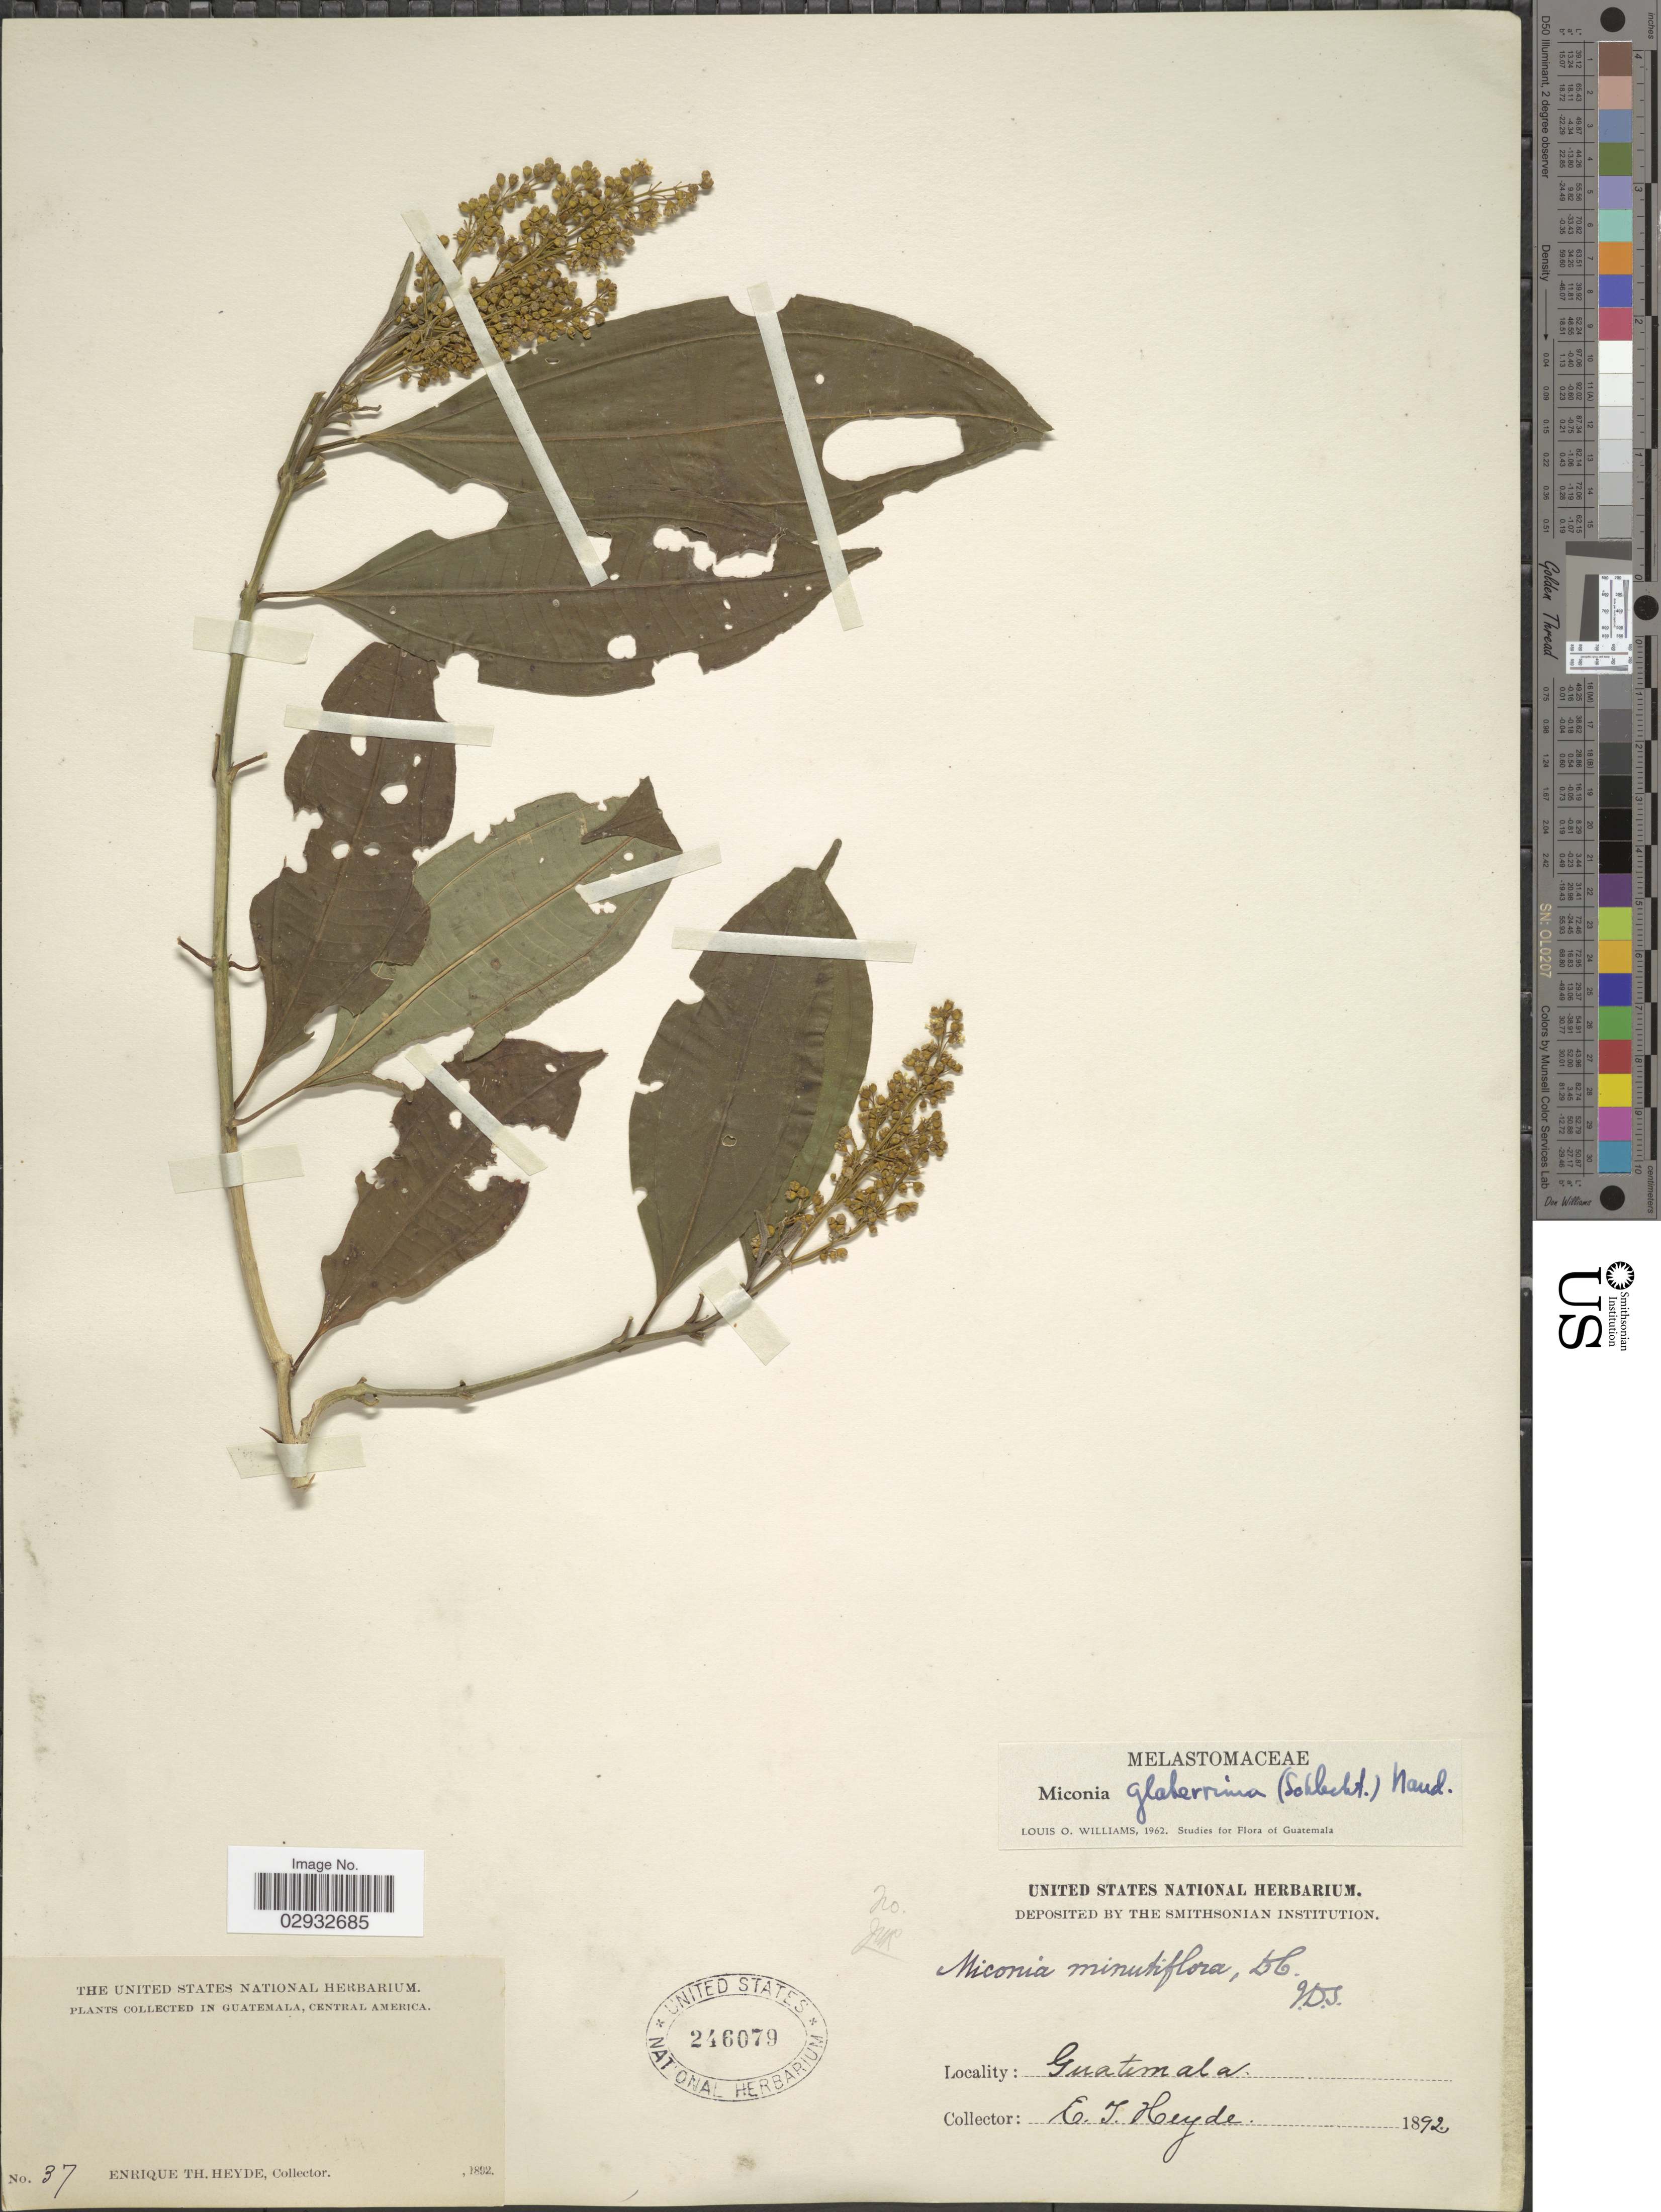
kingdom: Plantae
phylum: Tracheophyta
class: Magnoliopsida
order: Myrtales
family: Melastomataceae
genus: Miconia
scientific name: Miconia glaberrima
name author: (Schltdl.) Naudin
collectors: E. T. Heyde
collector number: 37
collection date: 1892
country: Guatemala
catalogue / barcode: US 246079